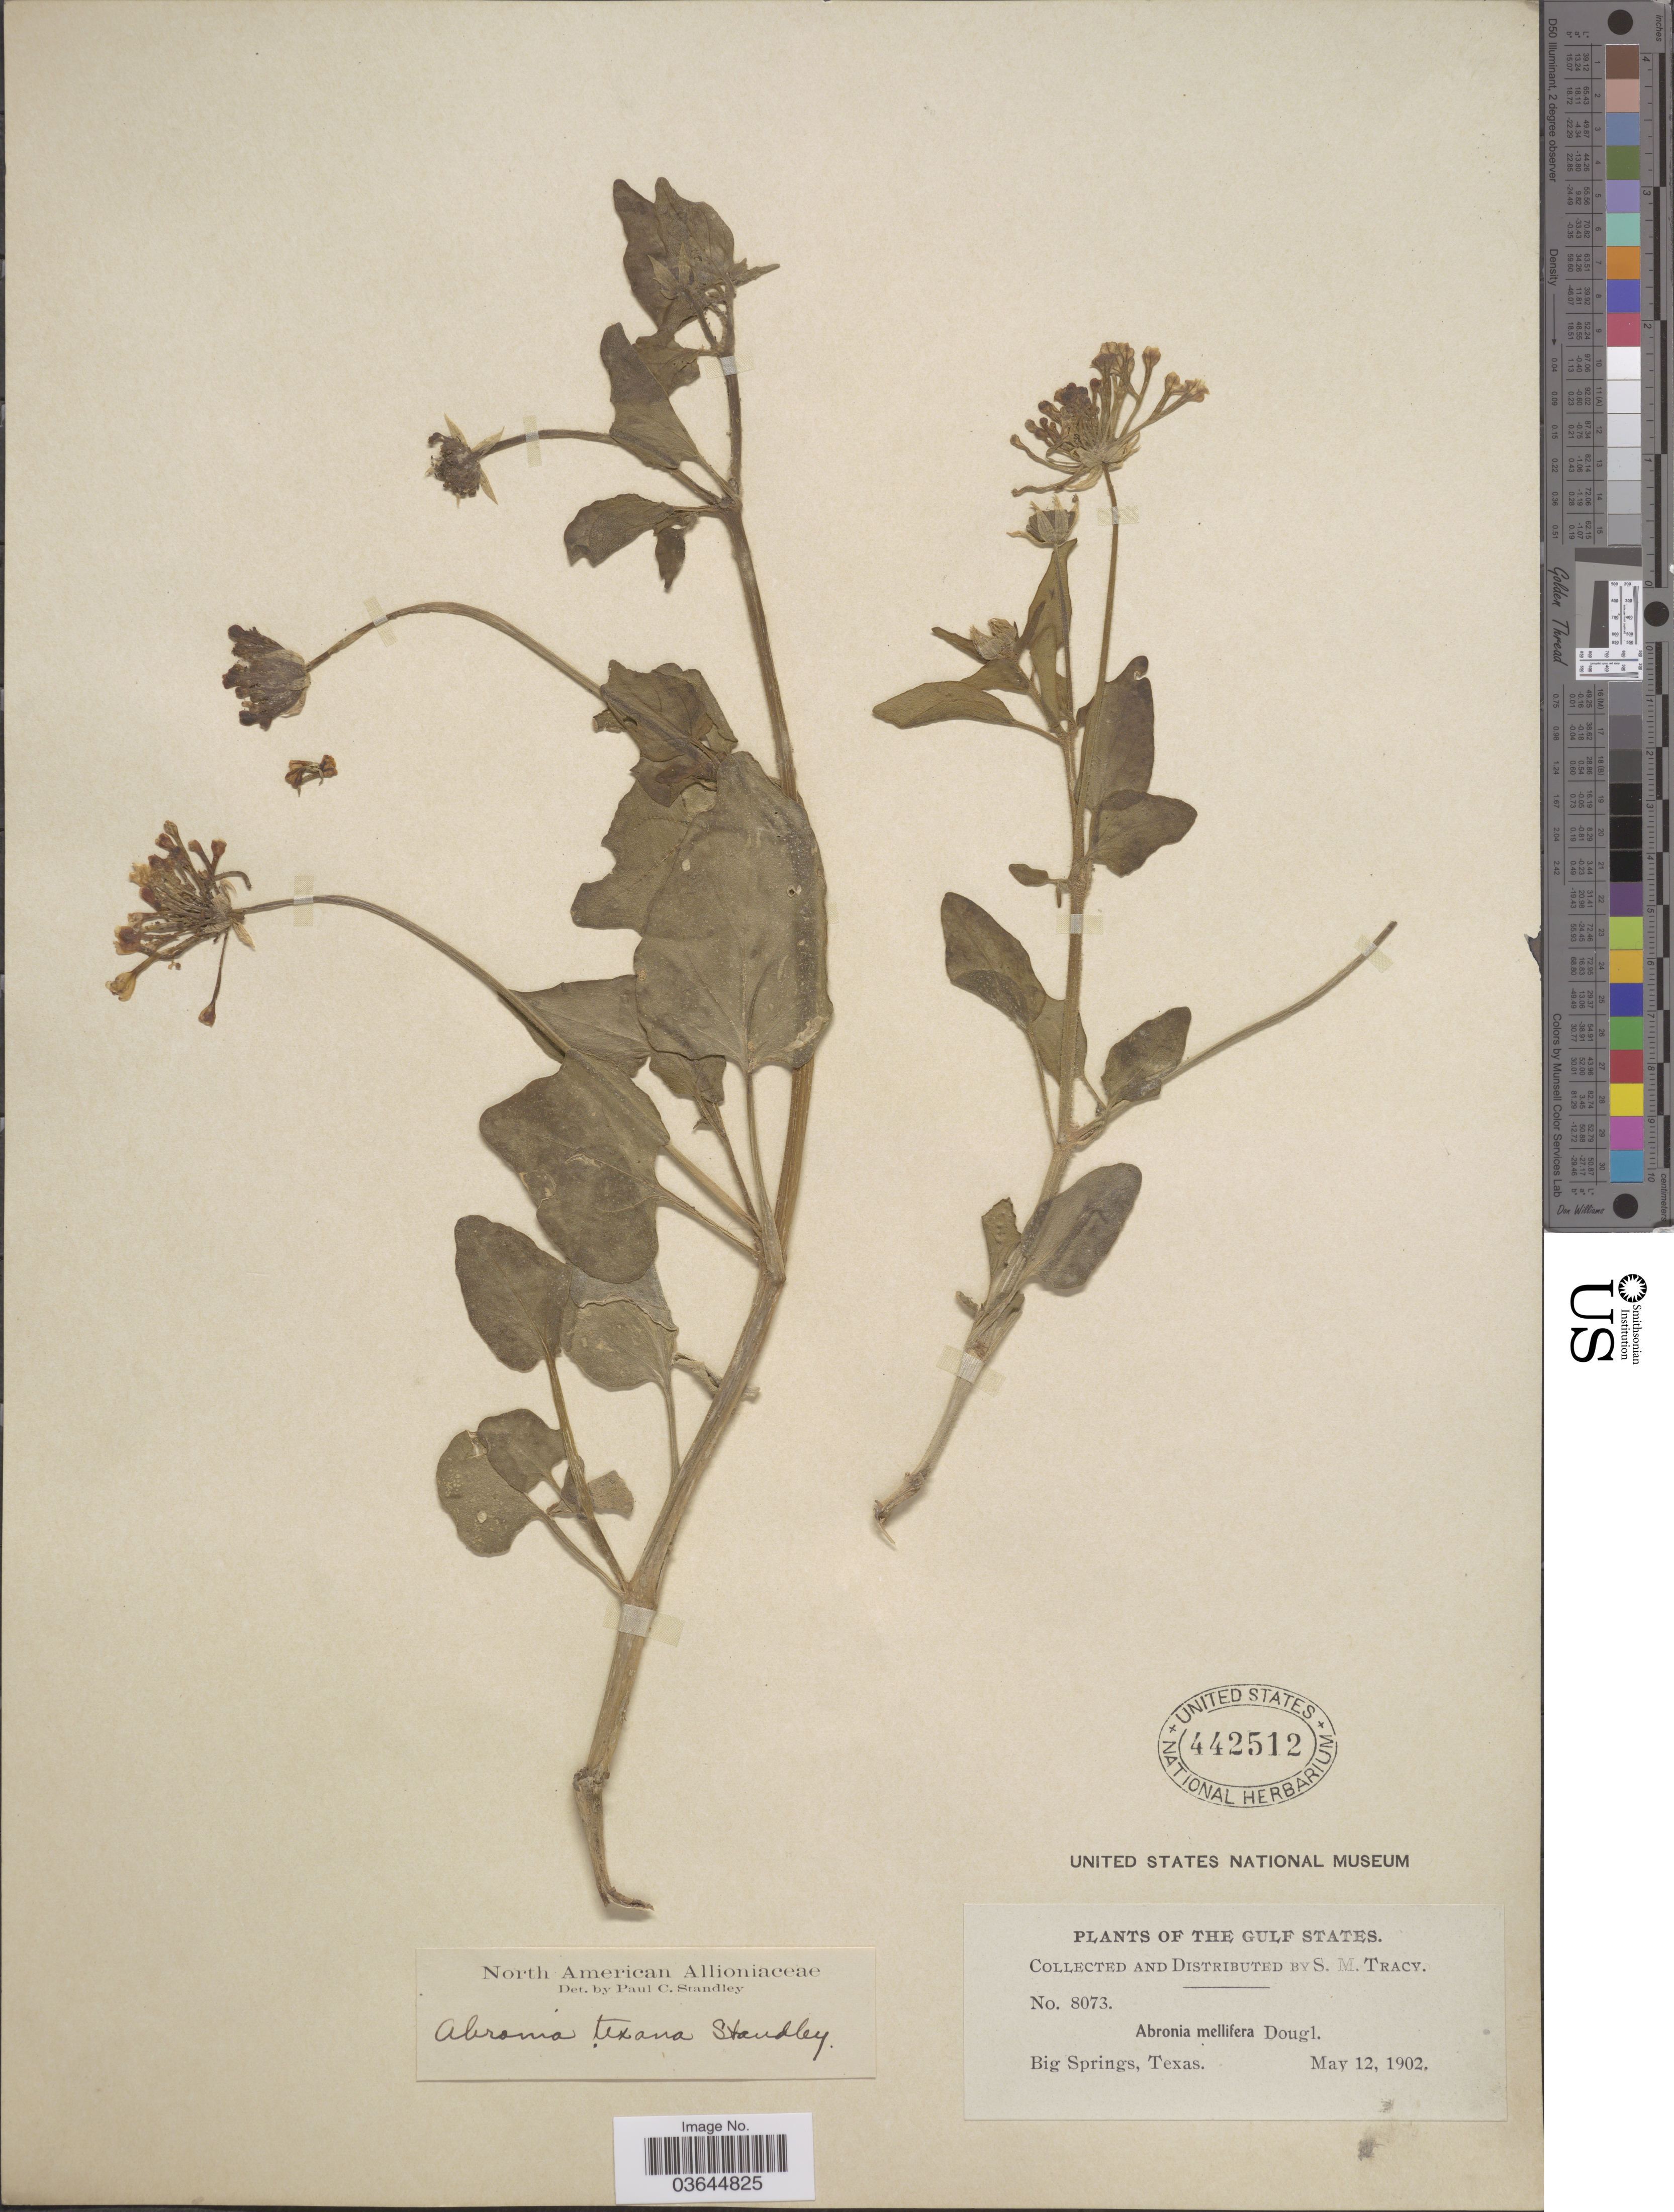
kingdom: Plantae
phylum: Tracheophyta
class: Magnoliopsida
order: Caryophyllales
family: Nyctaginaceae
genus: Abronia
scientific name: Abronia texana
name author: Standl.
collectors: S. M. Tracy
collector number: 8073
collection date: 1902-05-12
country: United States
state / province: Texas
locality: The Gulf States. Big Springs.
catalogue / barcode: US 442512